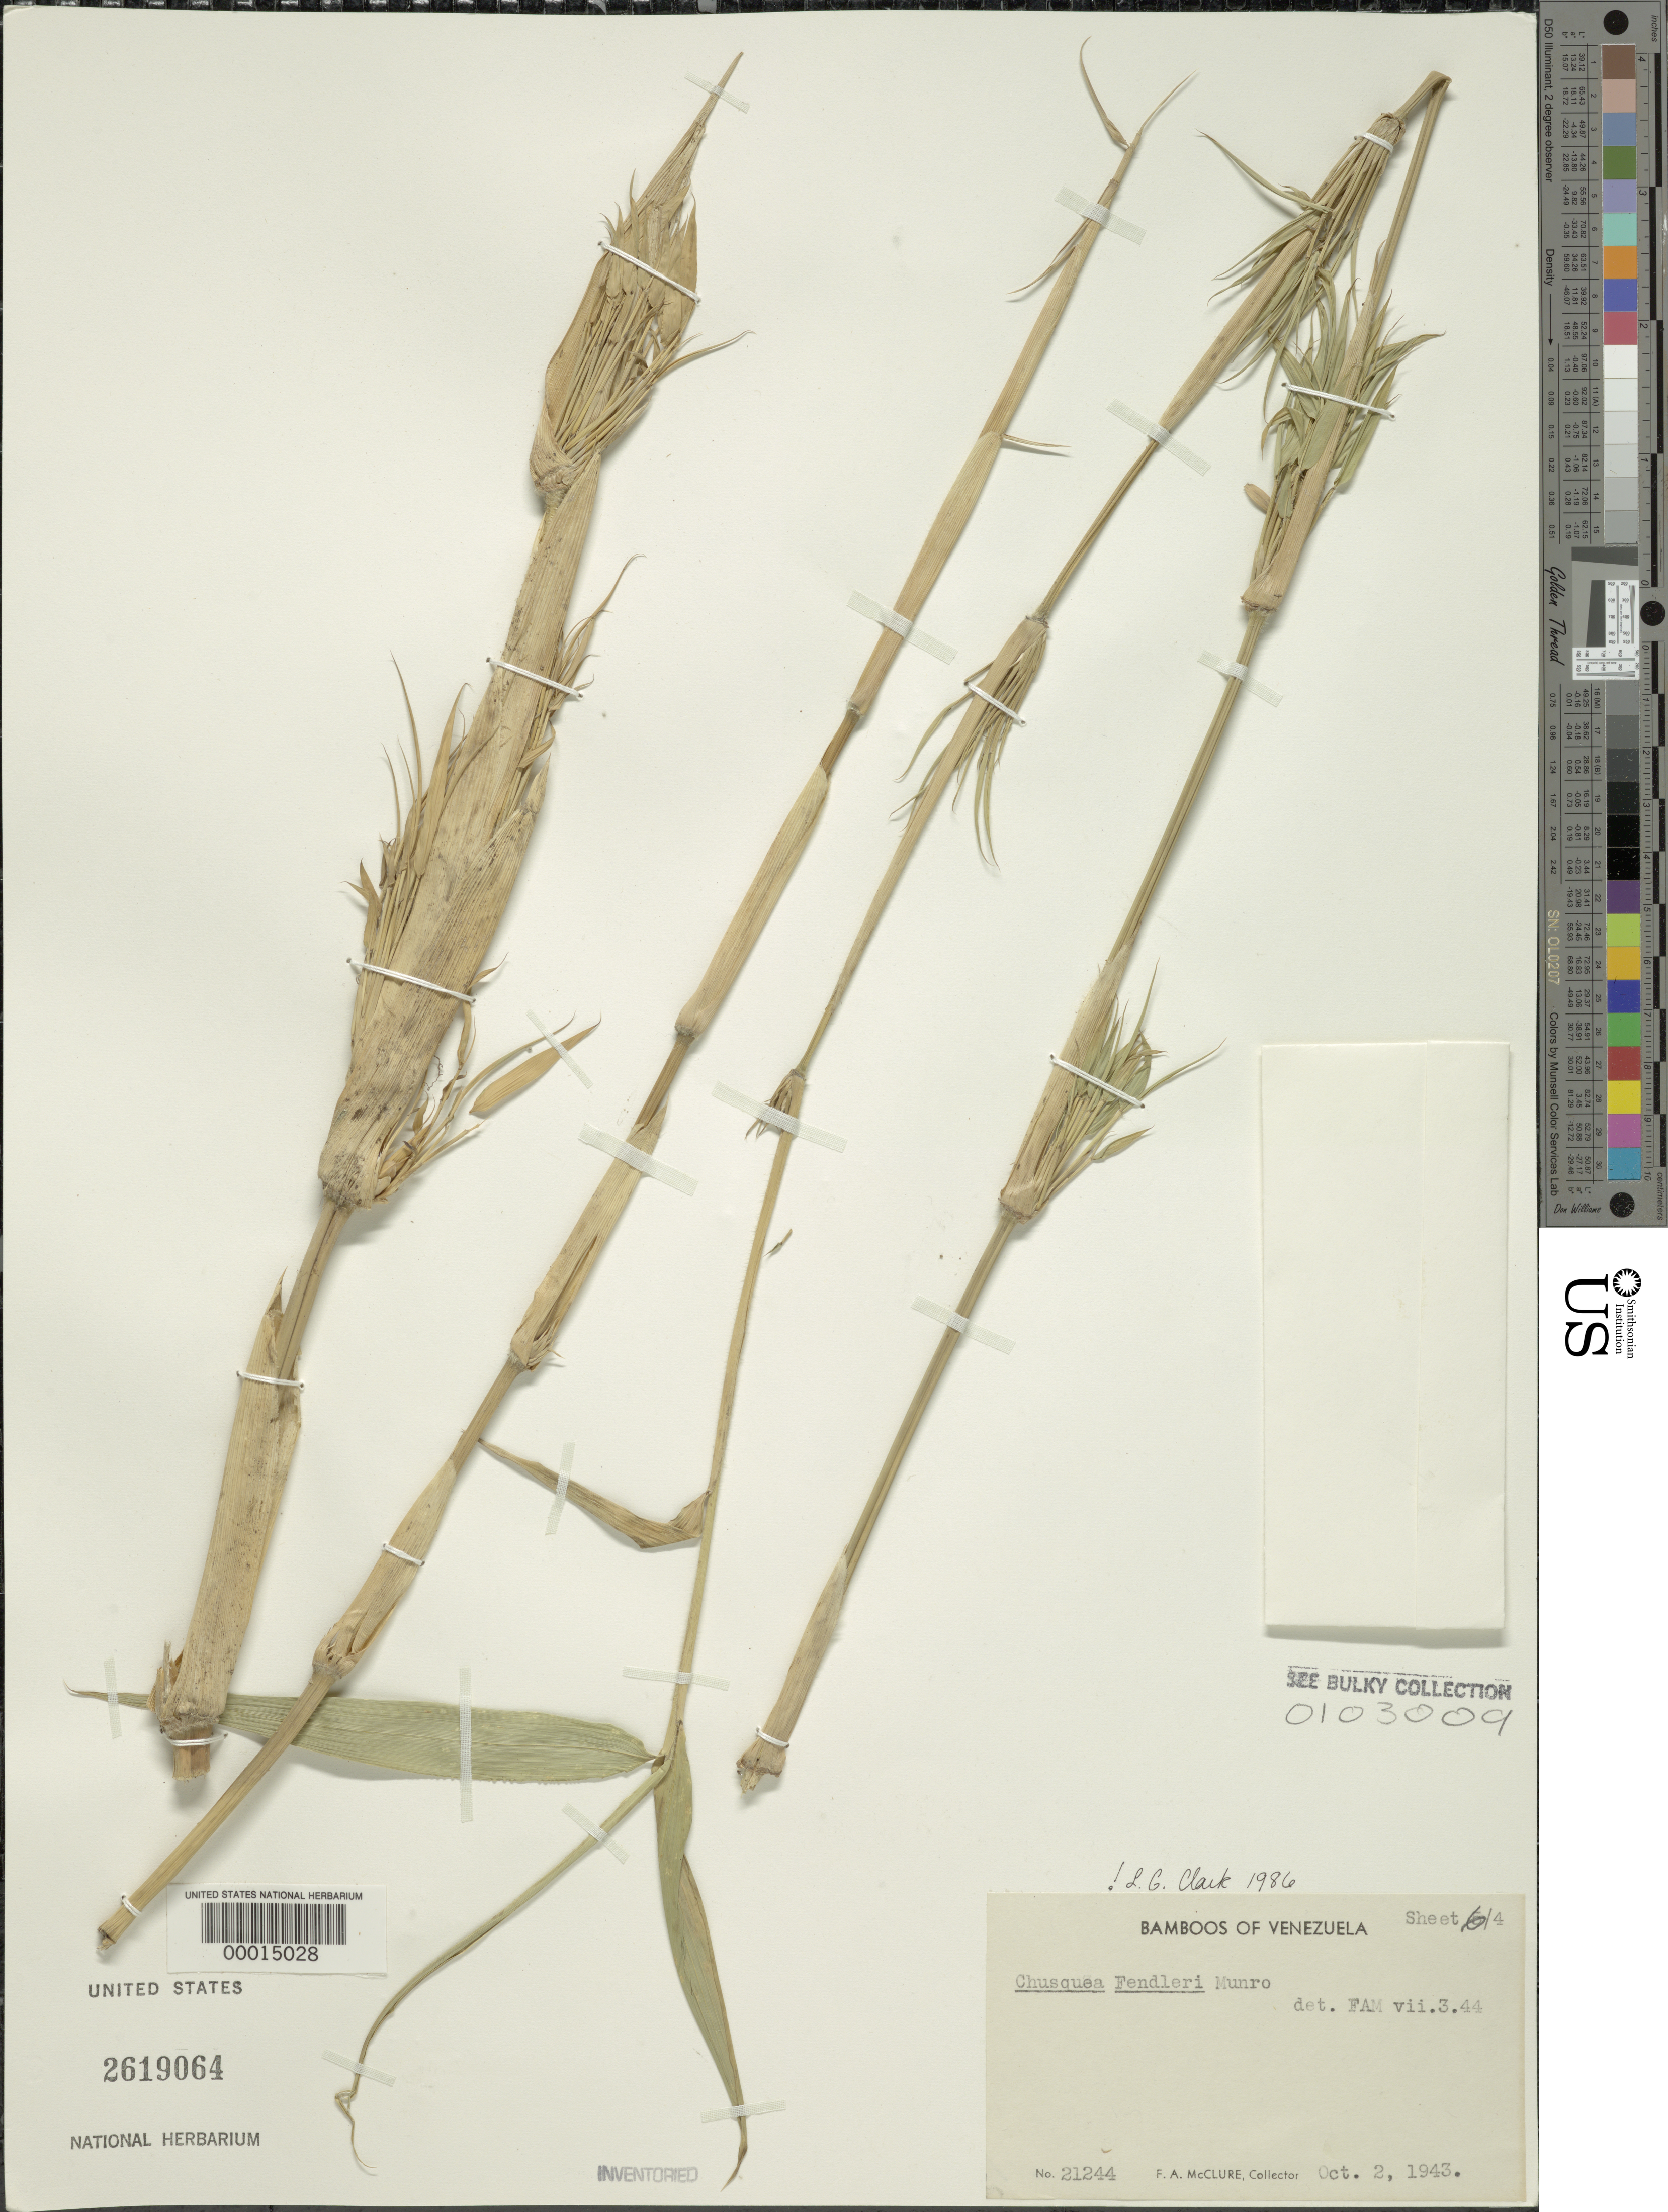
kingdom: Plantae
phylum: Tracheophyta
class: Liliopsida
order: Poales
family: Poaceae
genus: Chusquea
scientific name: Chusquea fendleri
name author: Munro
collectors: F. A. McClure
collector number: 21244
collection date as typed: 02 Oct 1943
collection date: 1943-10-02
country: Venezuela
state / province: Miranda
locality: El avila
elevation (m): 1800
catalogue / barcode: US 2619064